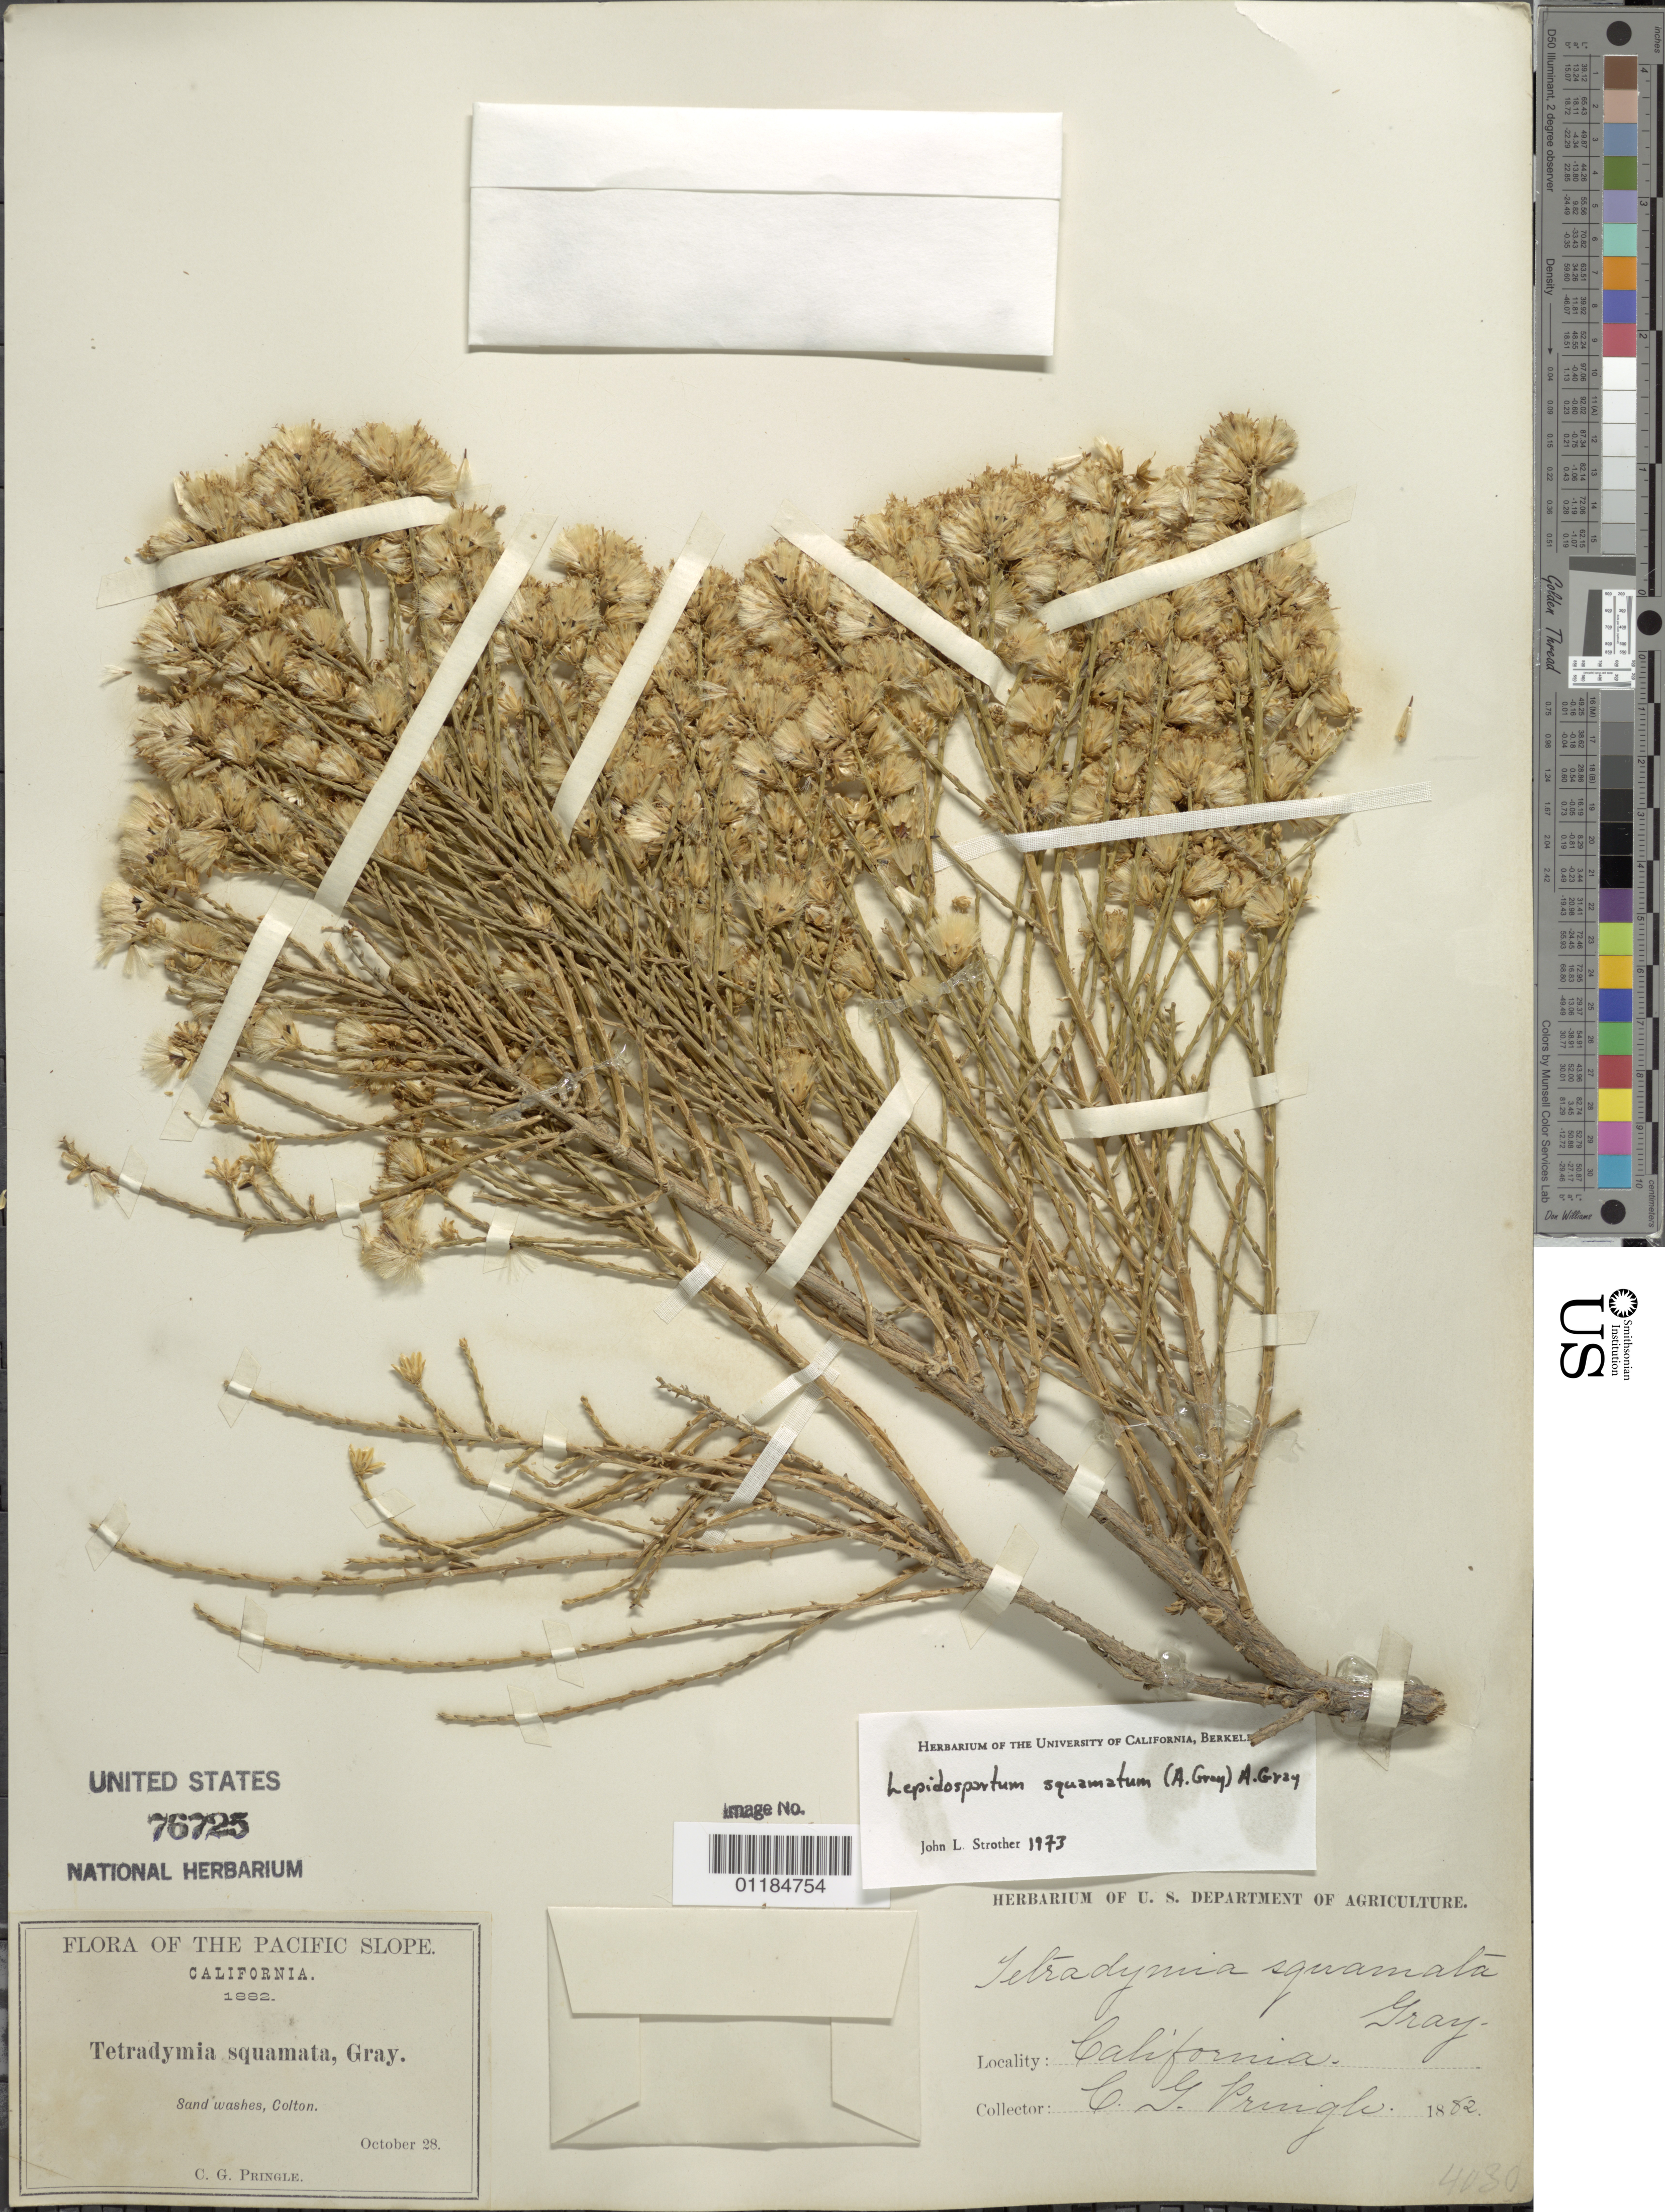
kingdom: Plantae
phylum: Tracheophyta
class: Magnoliopsida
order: Asterales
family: Asteraceae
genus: Lepidospartum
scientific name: Lepidospartum squamatum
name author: A. Gray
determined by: Strother, J. L., (UC), University of California Berkeley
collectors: C. G. Pringle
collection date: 1882-10-28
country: United States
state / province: California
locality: Sand washes, Colton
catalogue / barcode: US 76725